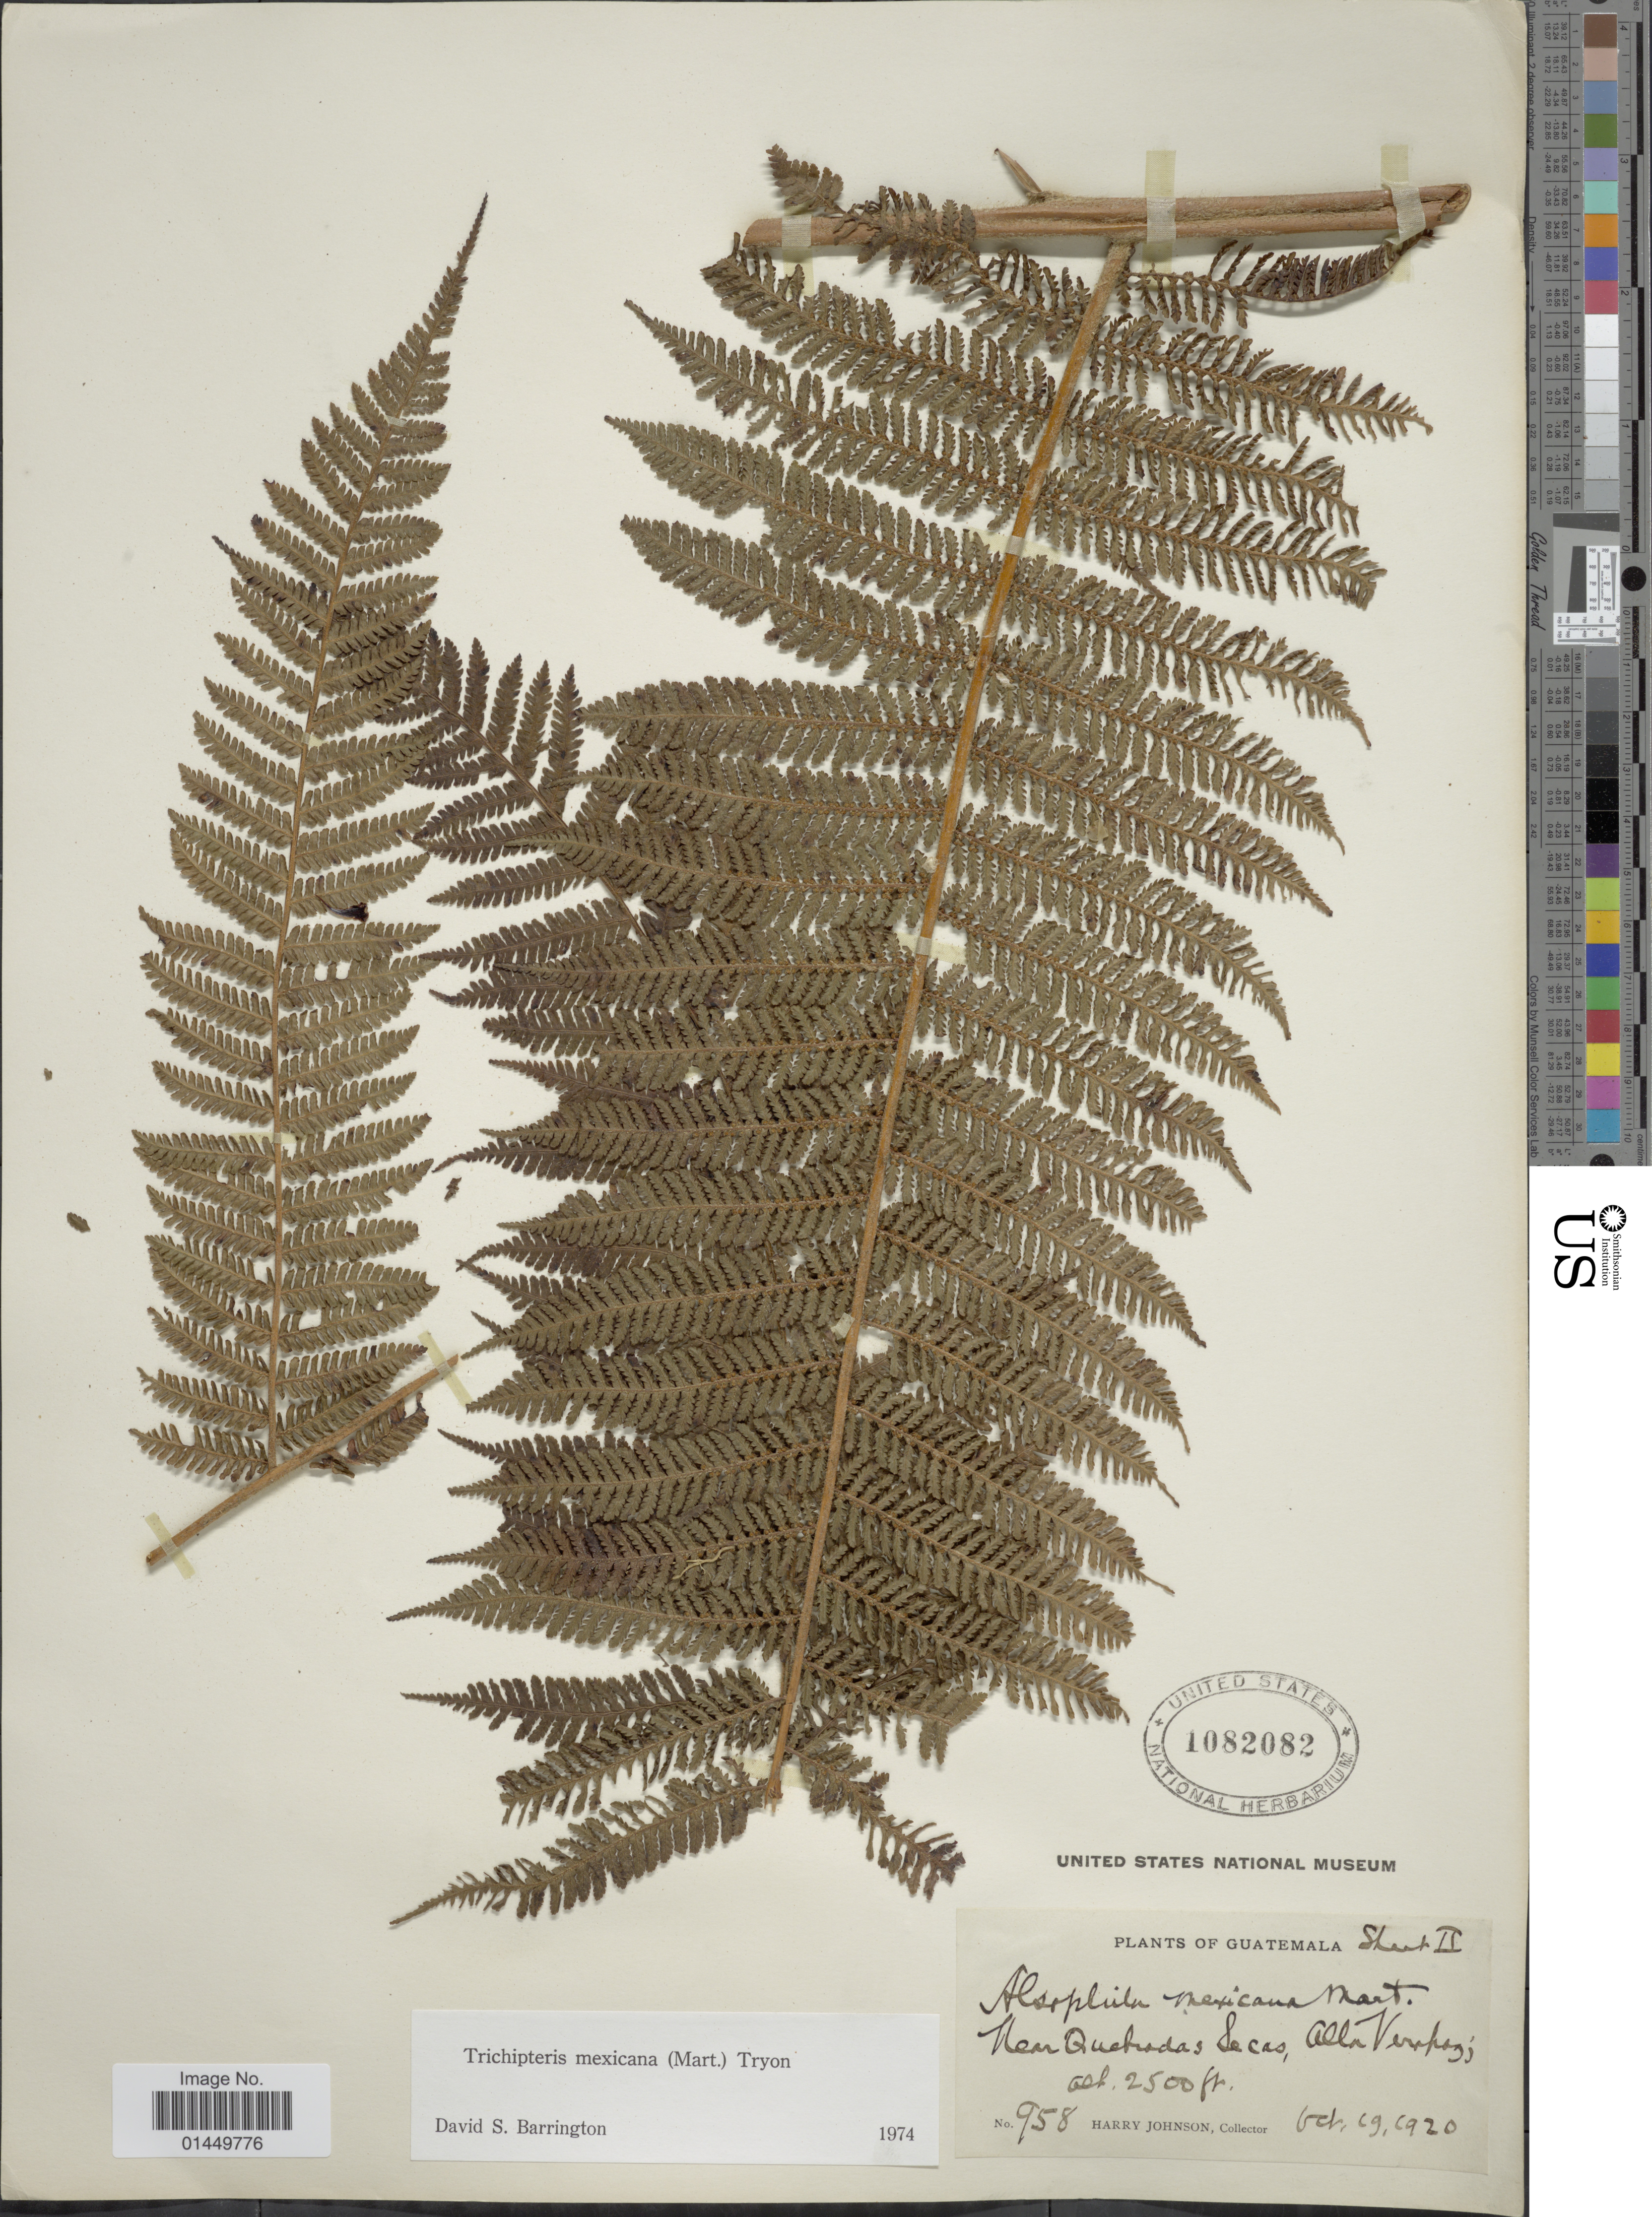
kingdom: Plantae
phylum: Tracheophyta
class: Polypodiopsida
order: Cyatheales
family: Cyatheaceae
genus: Cyathea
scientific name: Cyathea valdecrenata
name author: Domin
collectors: H. Johnson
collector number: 958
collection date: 1920-10-19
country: Guatemala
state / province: Alta Verapaz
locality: Near Quebradas Secas, Alta Verapaz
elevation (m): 762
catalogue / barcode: US 1082082